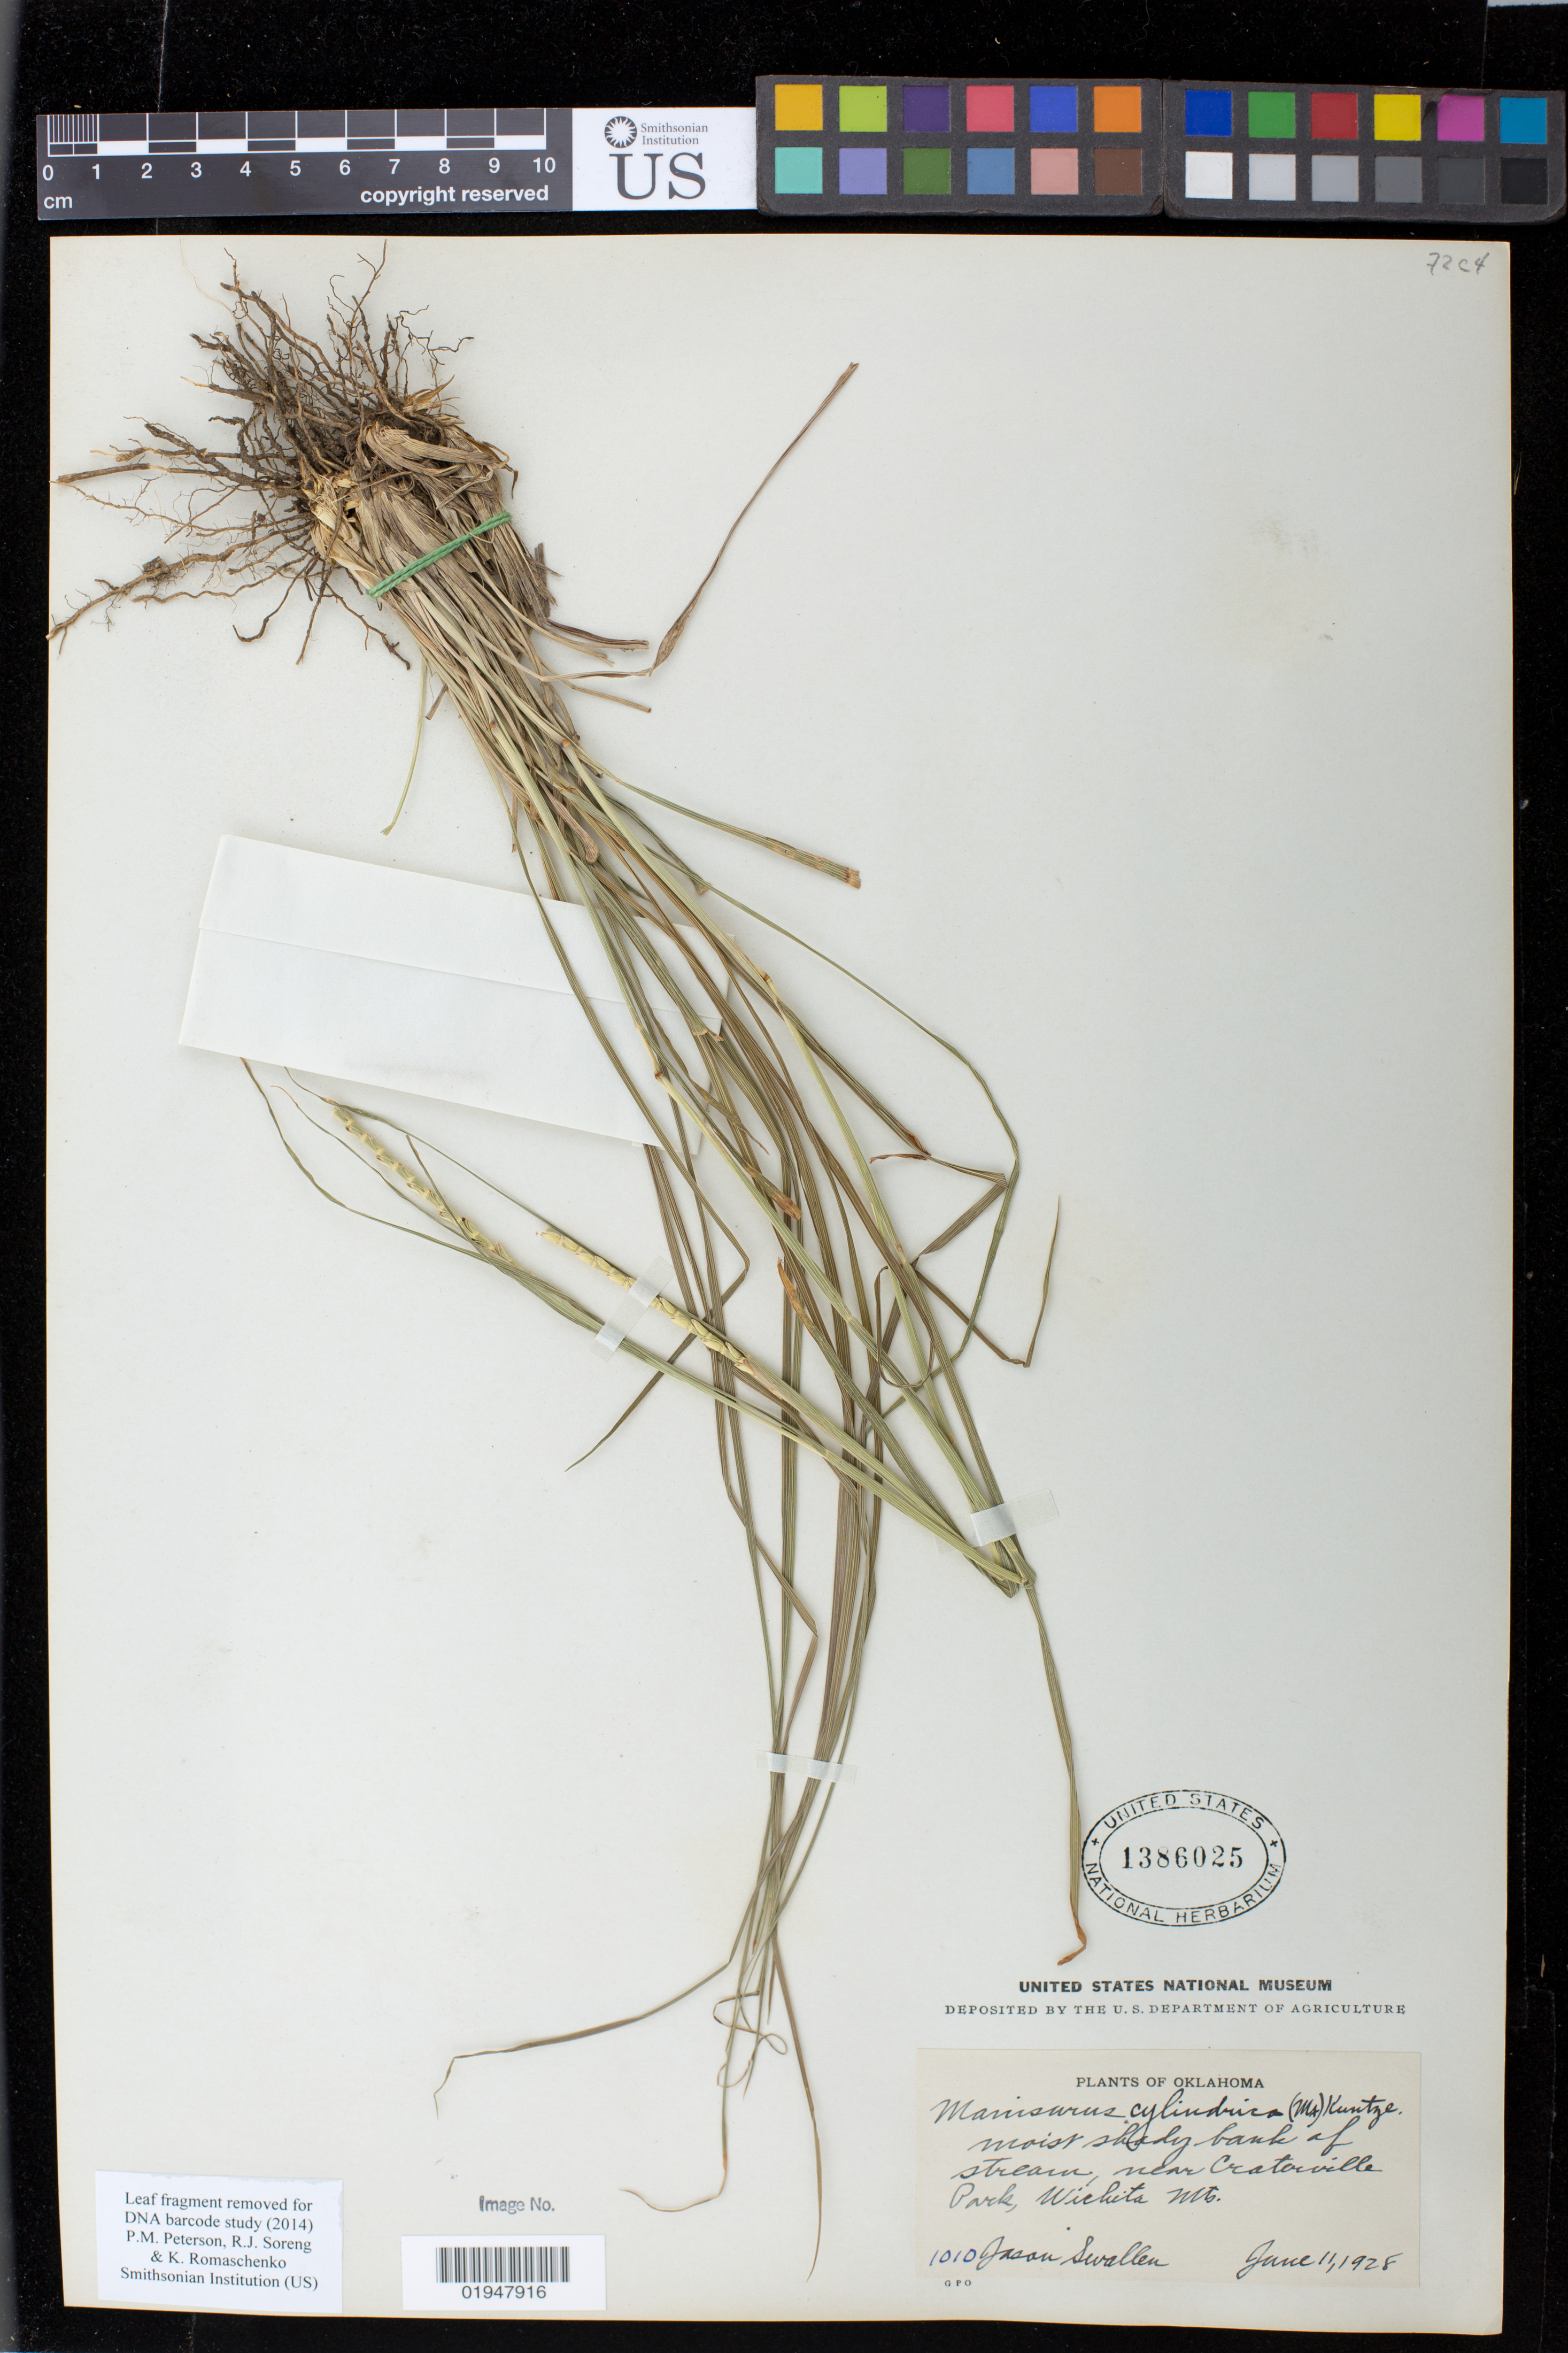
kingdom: Plantae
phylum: Tracheophyta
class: Liliopsida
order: Poales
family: Poaceae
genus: Manisuris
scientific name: Manisuris cylindrica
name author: (Michx.)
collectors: J. R. Swallen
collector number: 1010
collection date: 1928-06-11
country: United States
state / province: Oklahoma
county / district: Comanche County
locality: near Craterville Park, Wichita Mts.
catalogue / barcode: US 1386025